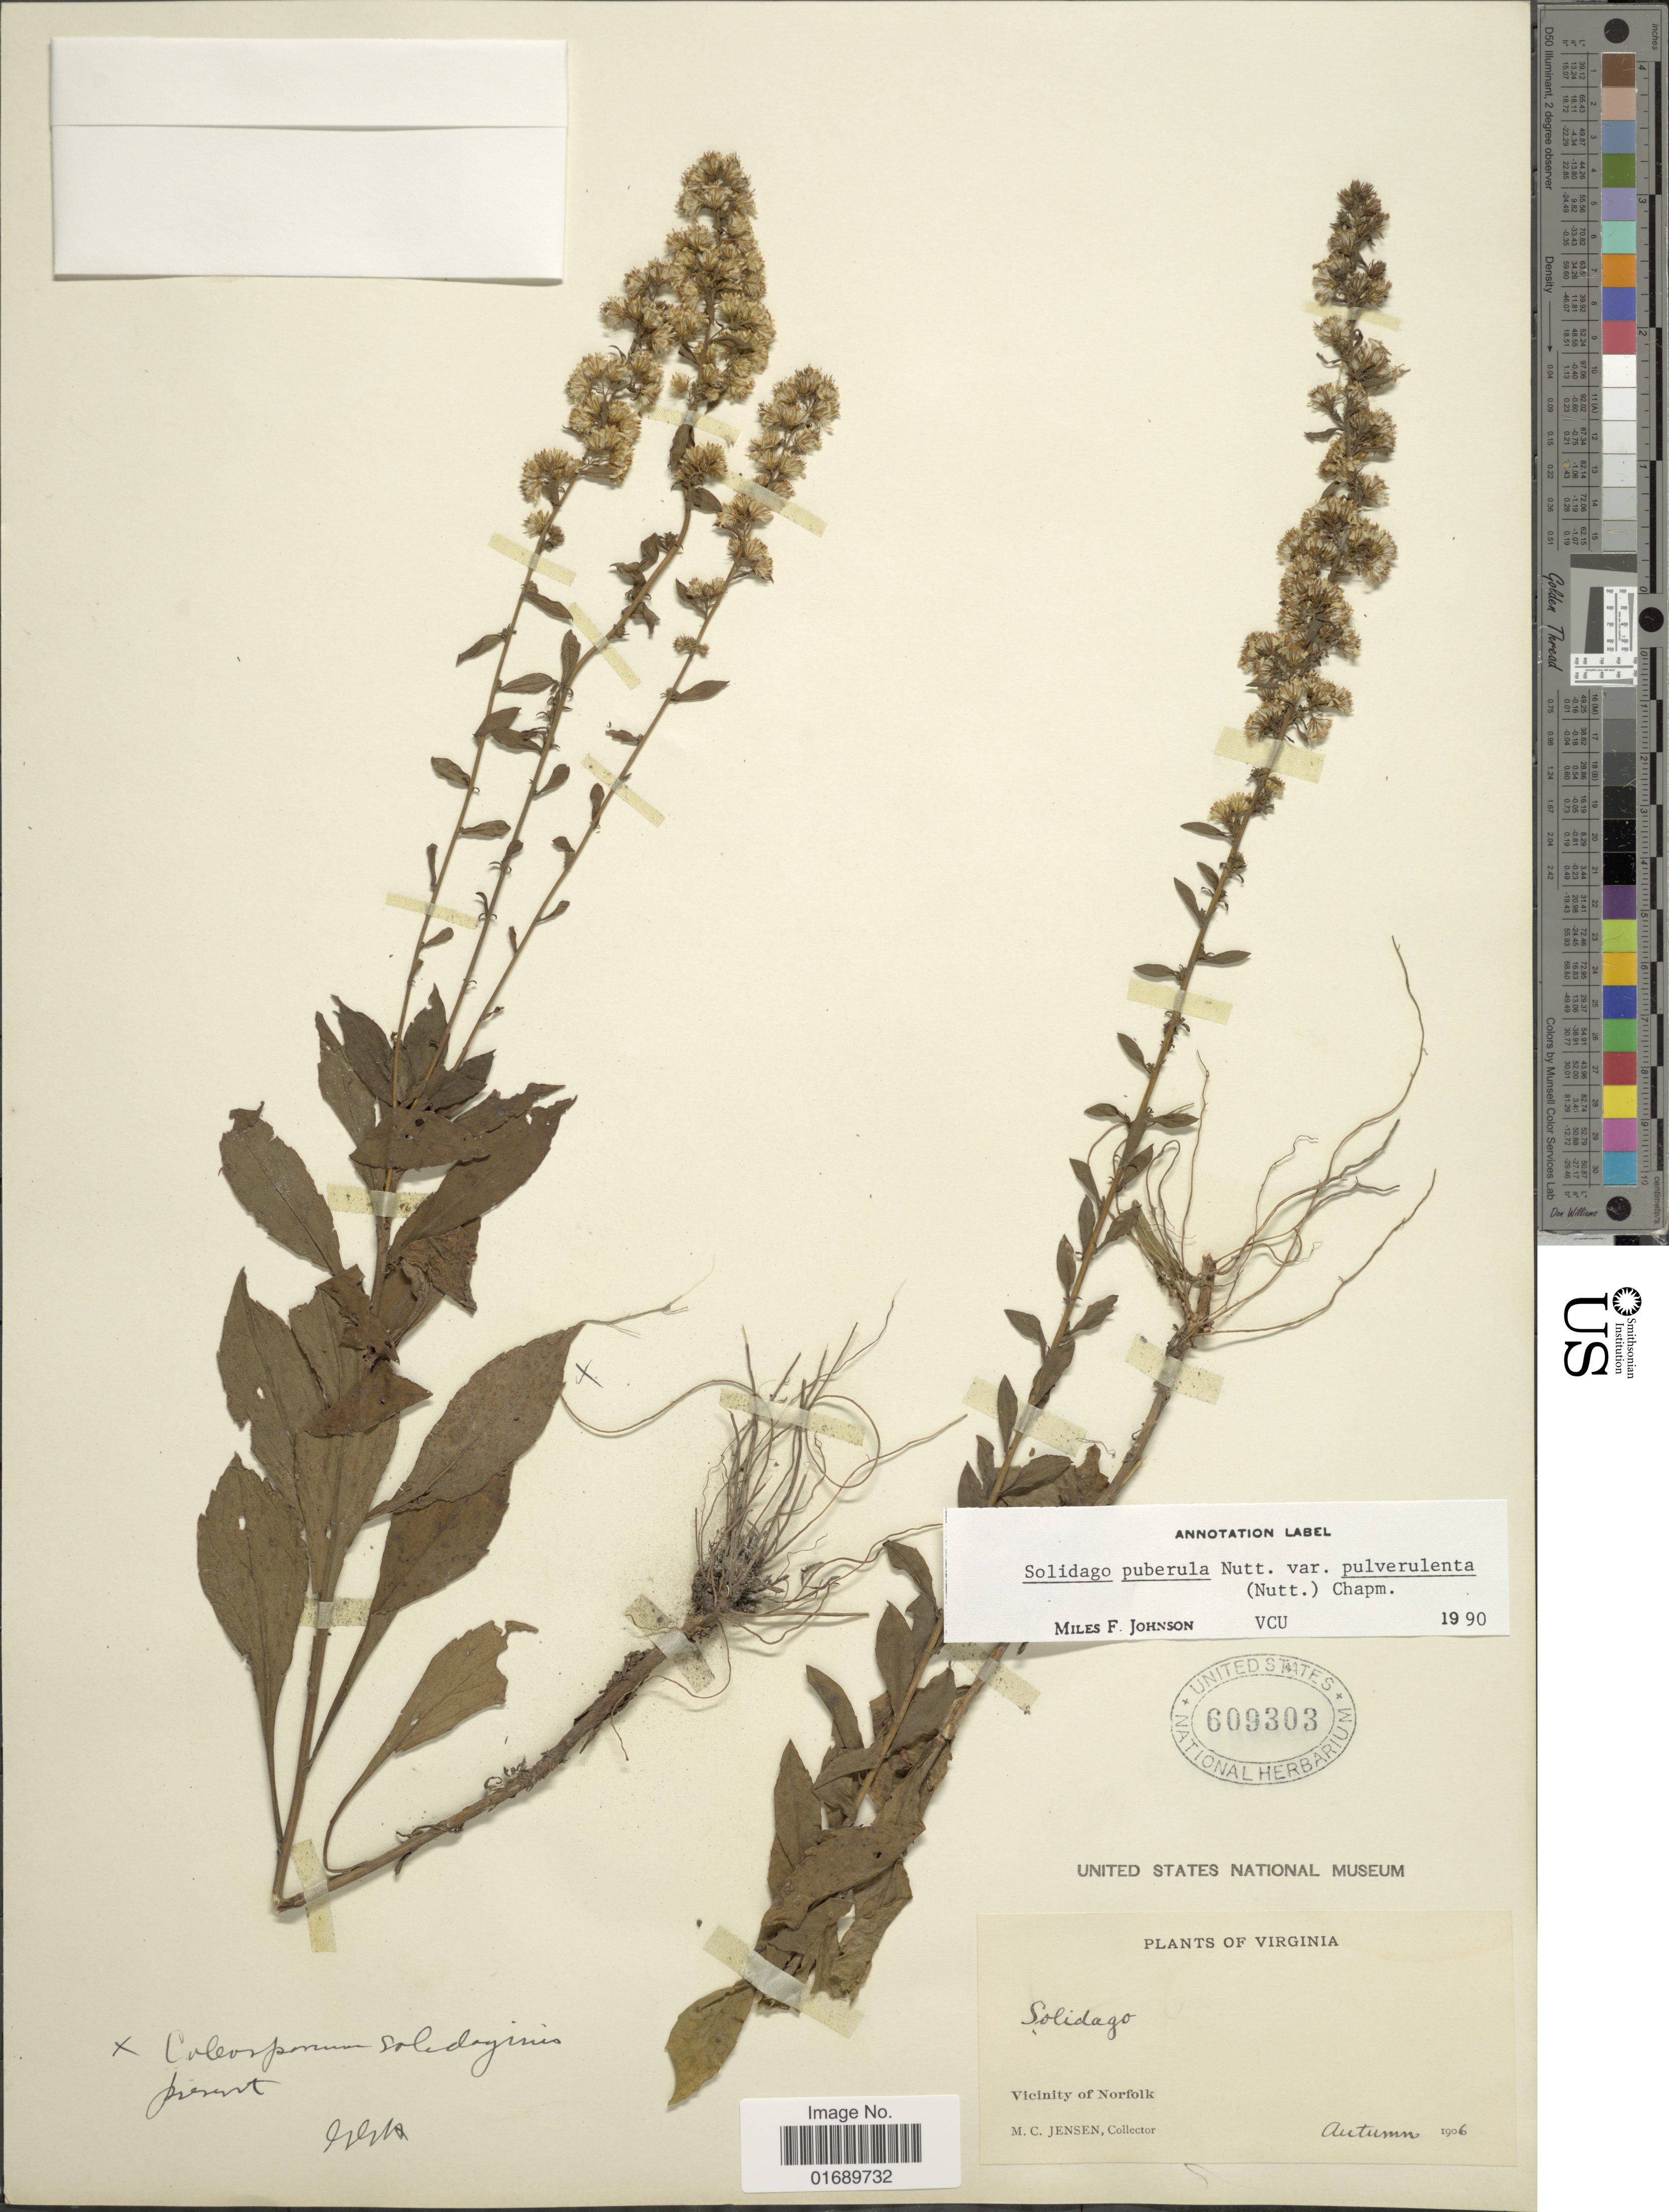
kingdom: Plantae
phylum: Tracheophyta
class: Magnoliopsida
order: Asterales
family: Asteraceae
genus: Solidago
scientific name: Solidago puberula var. pulverulenta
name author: (Nutt.) Chapman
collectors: M. C. Jensen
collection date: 1906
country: United States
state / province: Virginia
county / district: City of Norfolk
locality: Vicinity of Norfolk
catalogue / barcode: US 609303